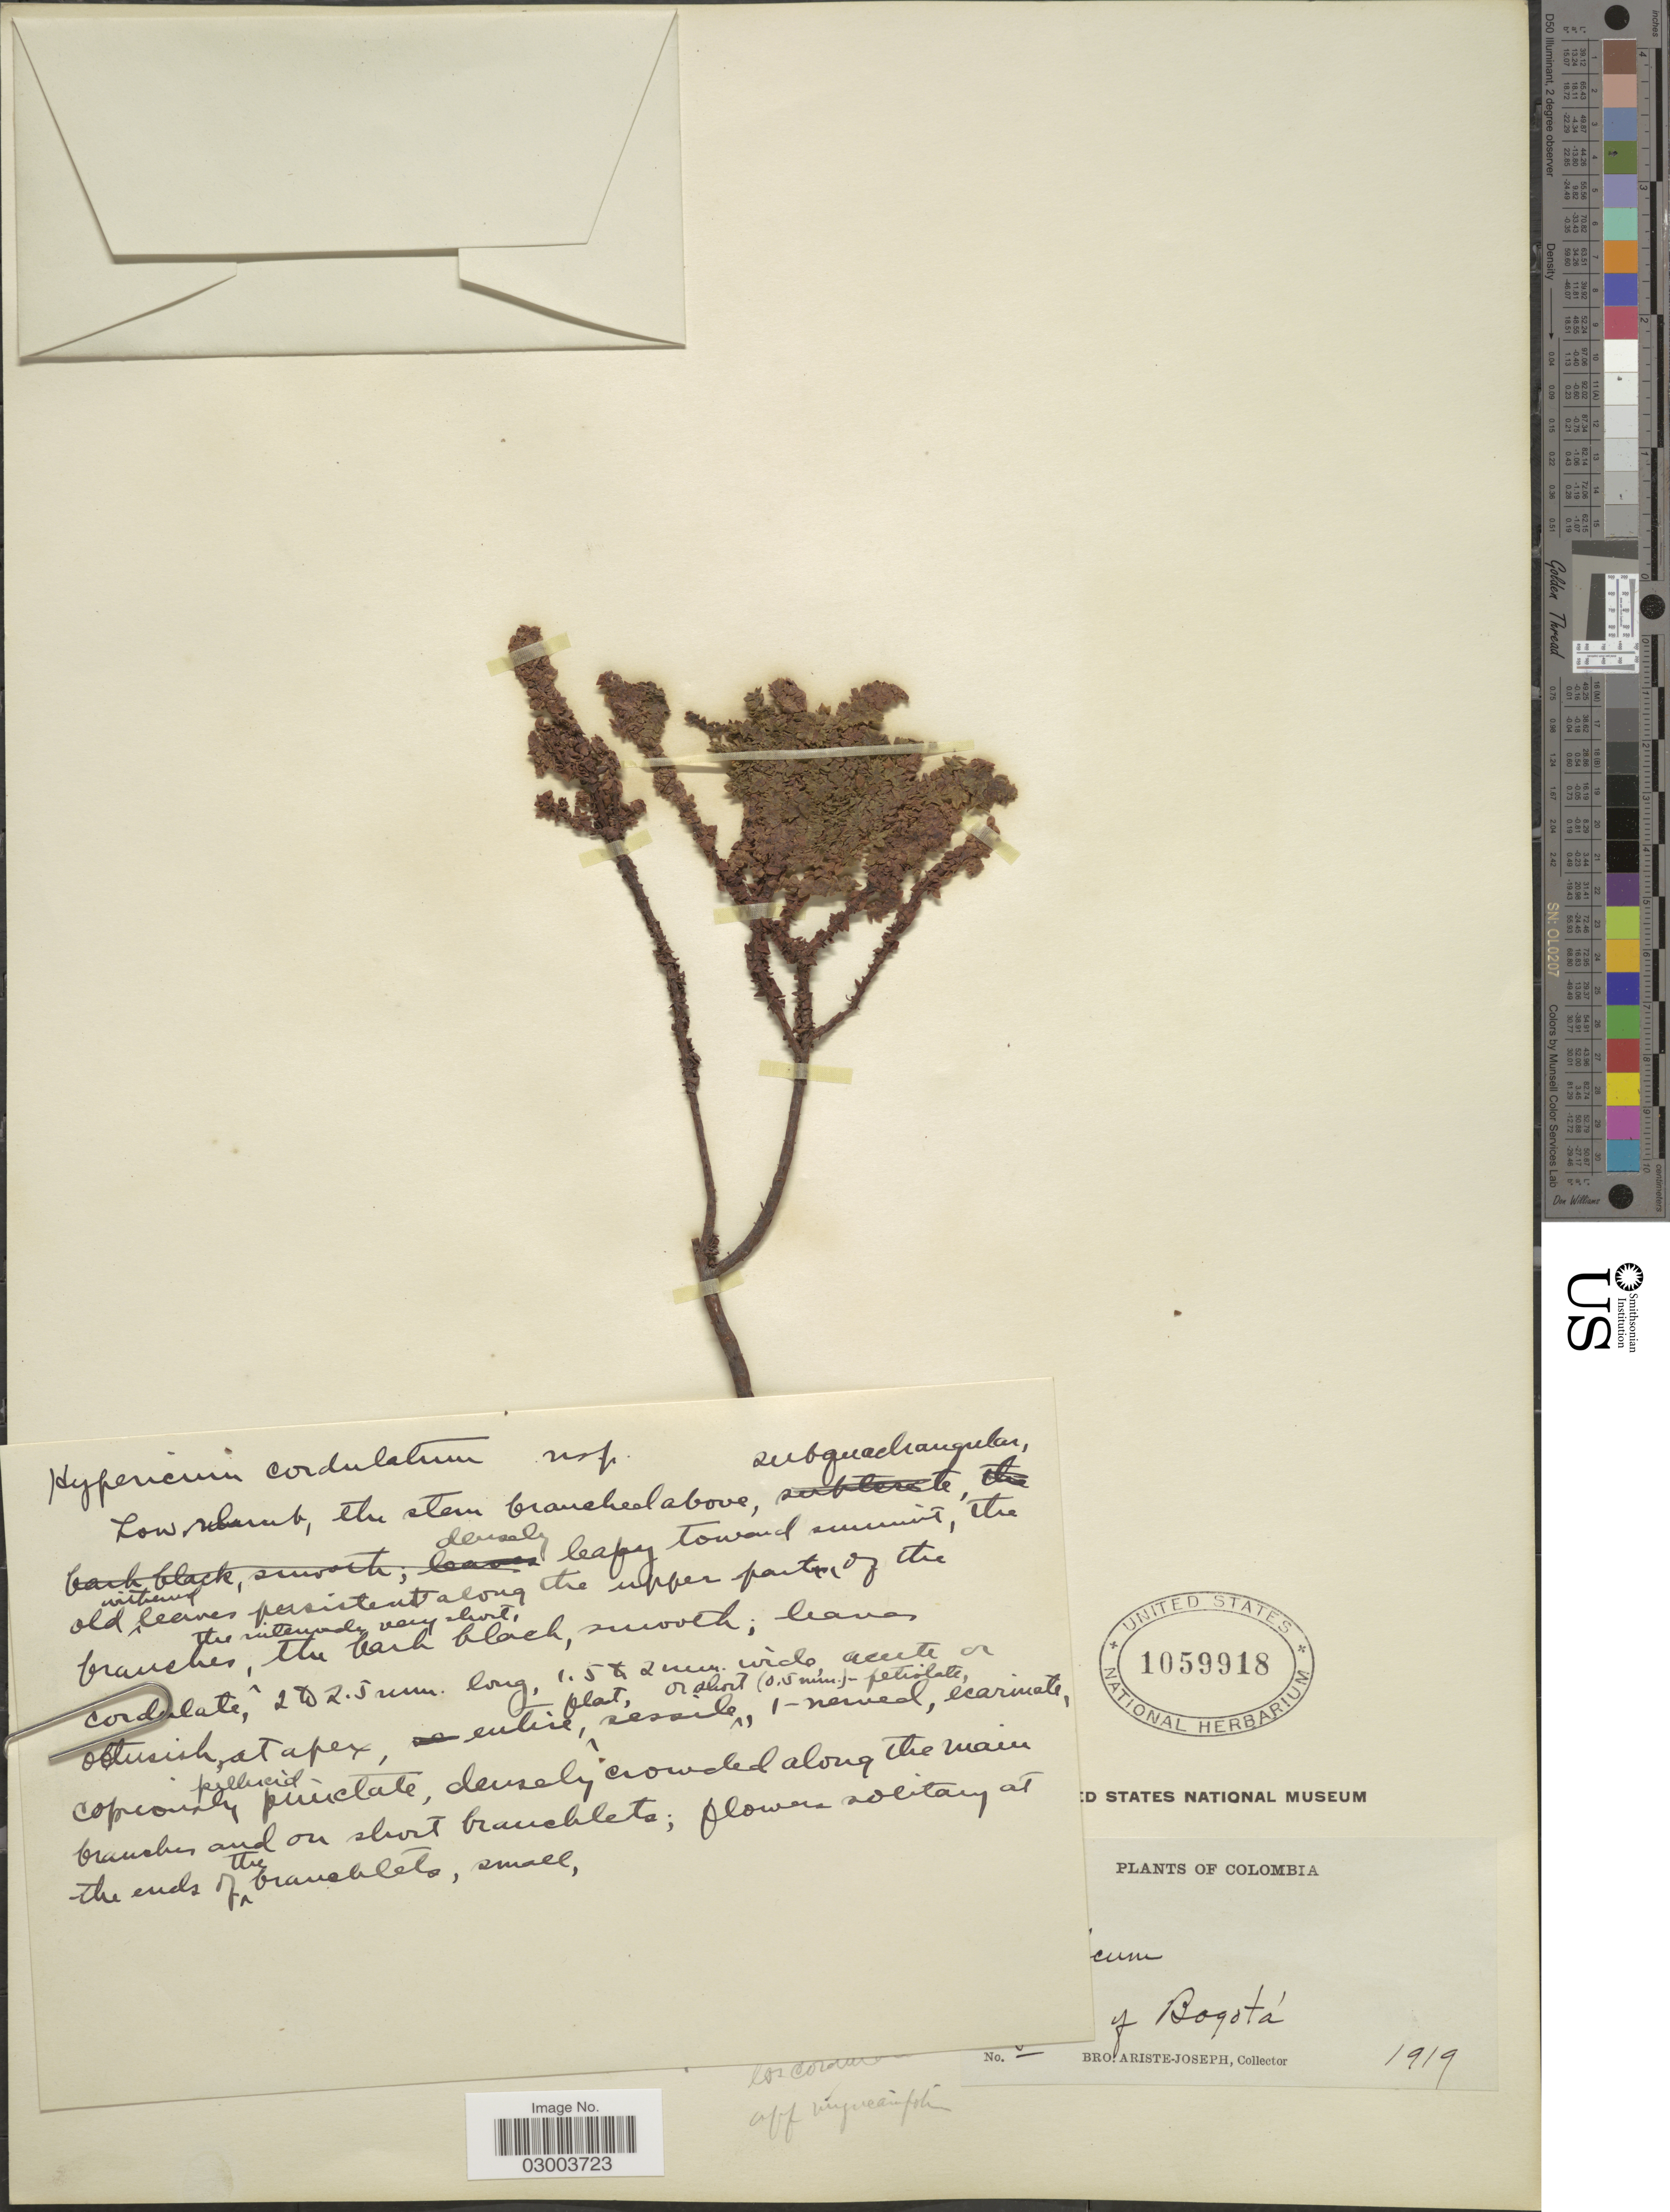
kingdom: Plantae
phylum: Tracheophyta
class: Magnoliopsida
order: Malpighiales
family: Hypericaceae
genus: Hypericum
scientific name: Hypericum goyanesii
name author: Cuatrec.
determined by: Strong, M. T., (US), Smithsonian Institution - National Museum of Natural History (UNITED STATES)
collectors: Bro. Ariste-Joseph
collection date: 1919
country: Colombia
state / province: Bogota D.C.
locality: [illegible text] of Bogotá.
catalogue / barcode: US 1059918